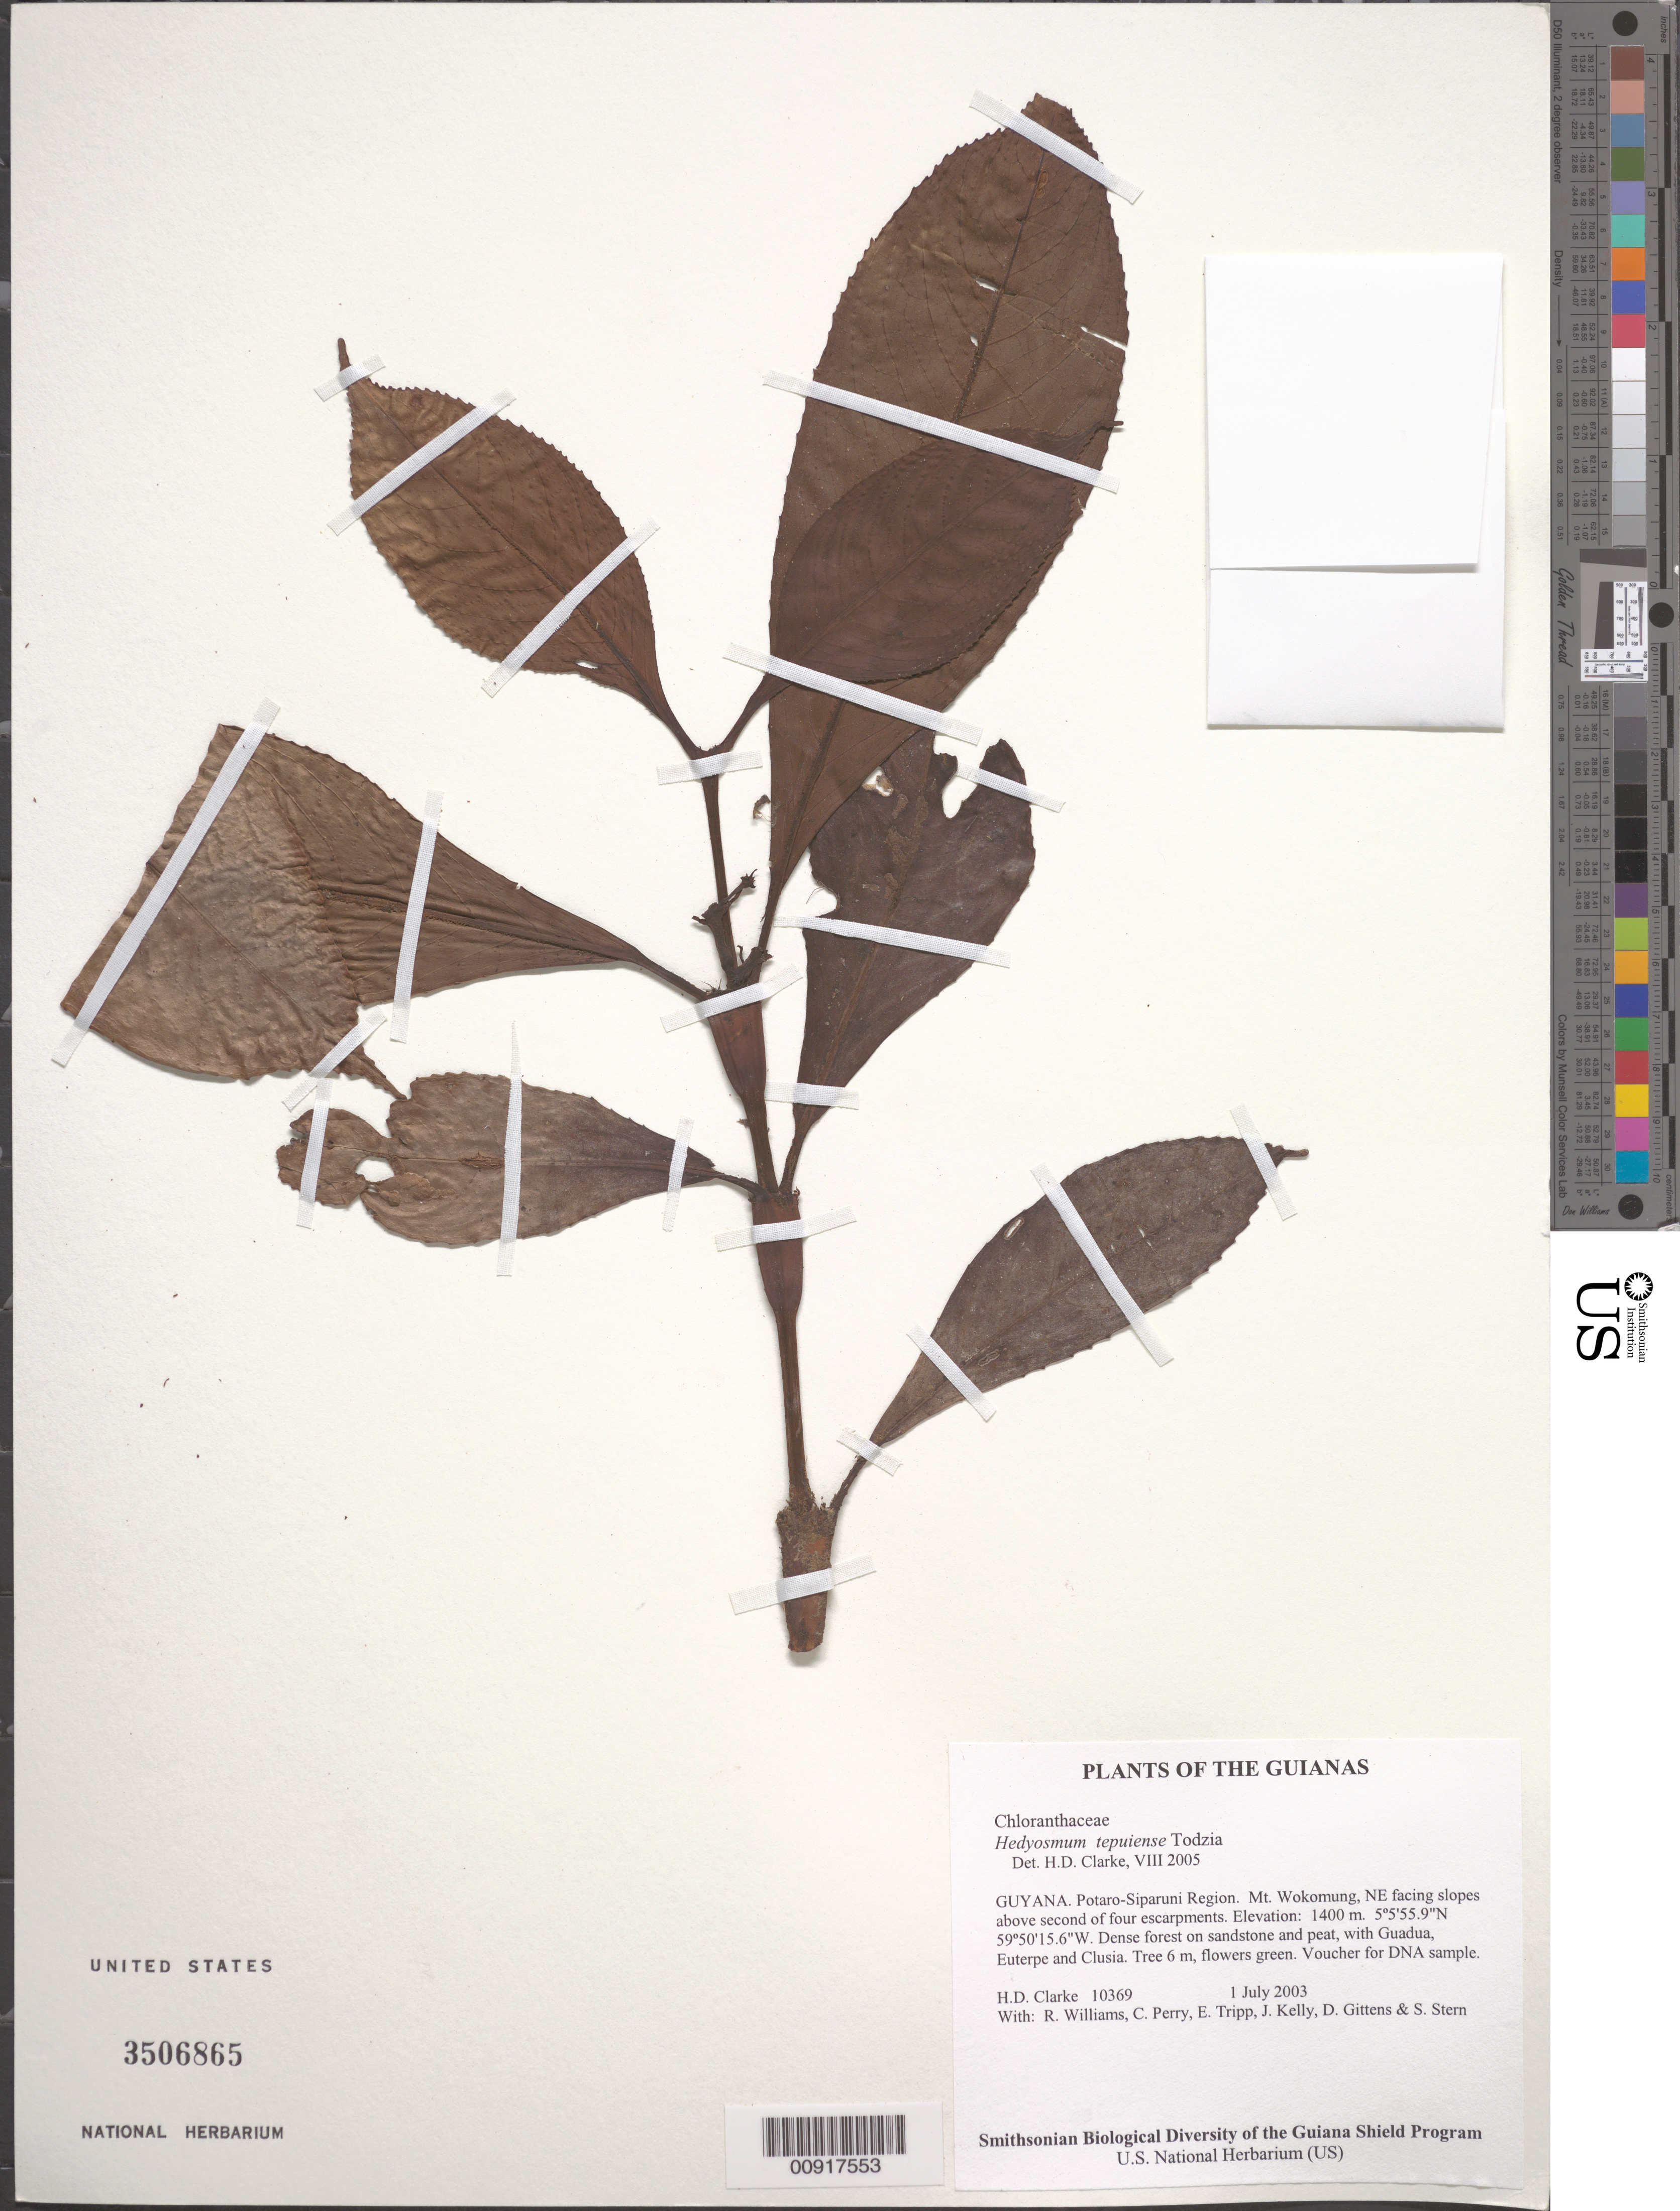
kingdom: Plantae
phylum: Tracheophyta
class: Magnoliopsida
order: Chloranthales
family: Chloranthaceae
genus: Hedyosmum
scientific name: Hedyosmum tepuiense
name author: Todzia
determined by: Clarke, H. D., University of North Carolina (Asheville)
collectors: H. D. Clarke, R. Williams, C. Perry, E. Tripp, J. Kelly, D. Gittens & S. R. Stern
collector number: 10369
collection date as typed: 1 July 2003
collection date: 2003-07-01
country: Guyana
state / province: Potaro-Siparuni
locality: Mt. Wokomung, NE facing slopes above second of four escarpments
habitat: Dense forest on sandstone and peat, with Guadua, Euterpe and Clusia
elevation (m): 1400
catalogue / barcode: US 3506865